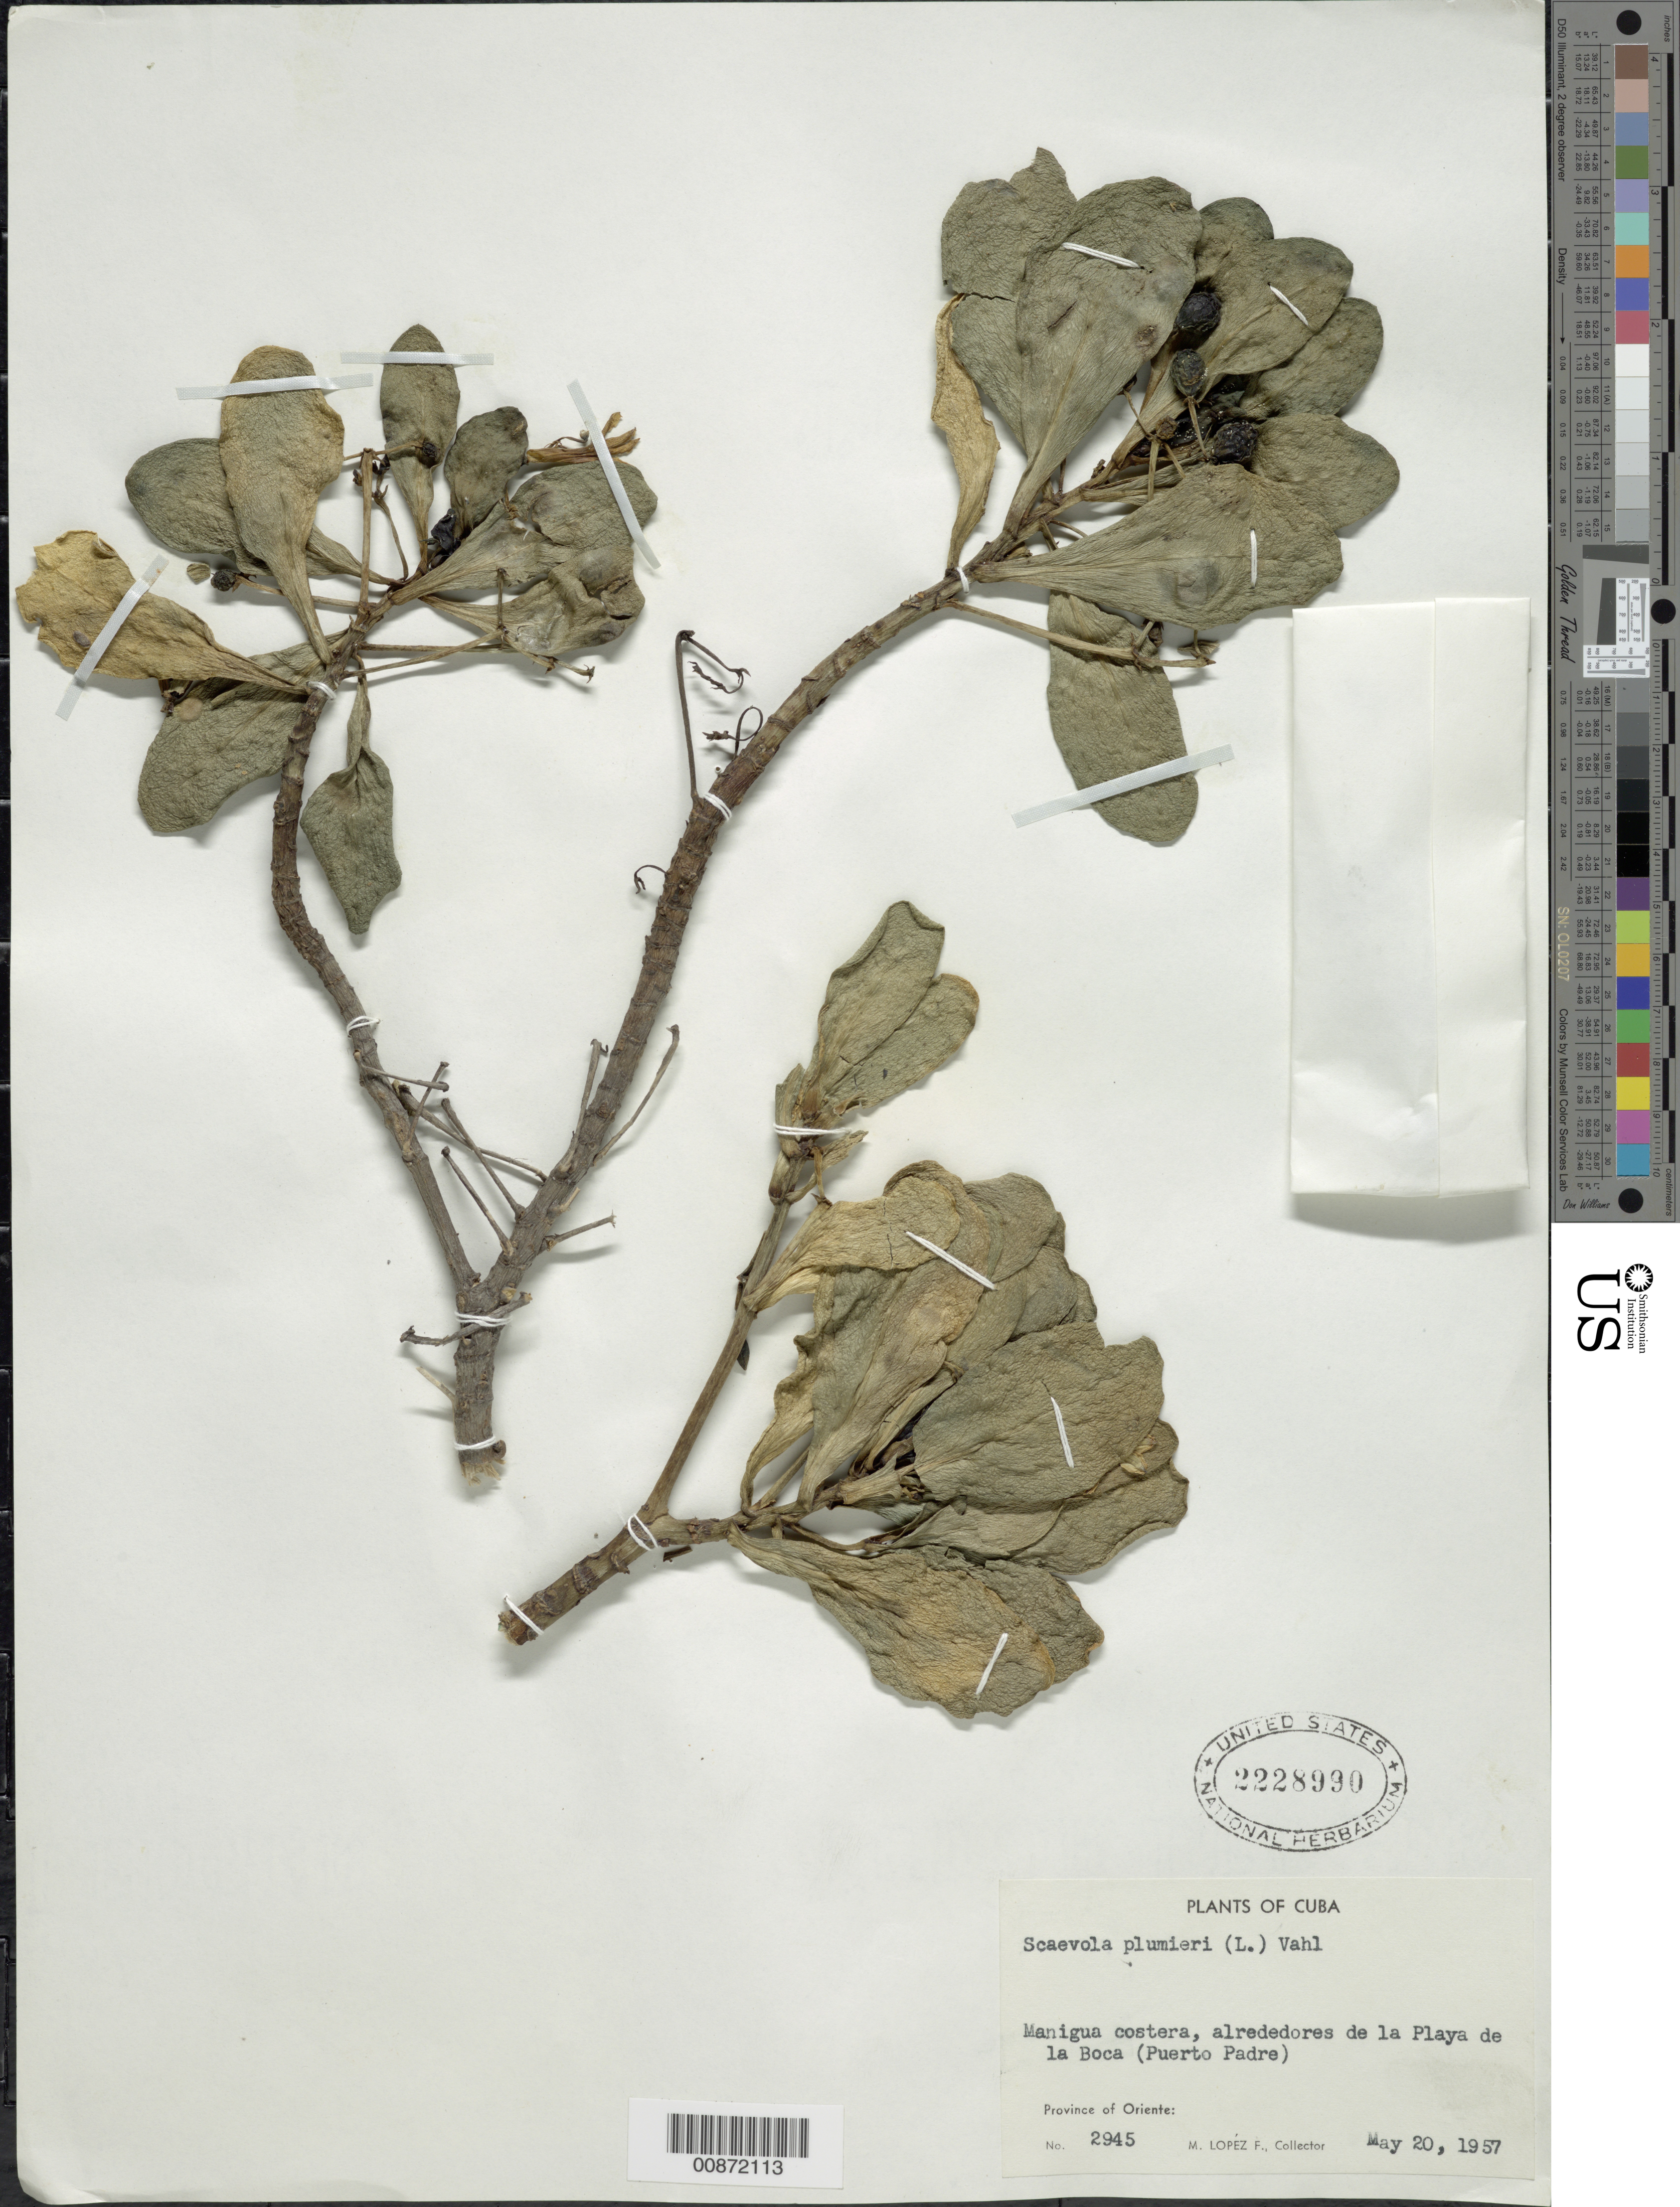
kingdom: Plantae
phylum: Tracheophyta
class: Magnoliopsida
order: Asterales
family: Goodeniaceae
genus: Scaevola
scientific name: Scaevola plumieri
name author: (L.) Vahl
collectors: M. López Figueiras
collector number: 2945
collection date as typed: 20 May 1957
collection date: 1957-05-20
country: Cuba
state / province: Oriente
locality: Manigua costera, alrededores de la Playa de la Boca (Puerto Padre)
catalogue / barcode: US 2228990